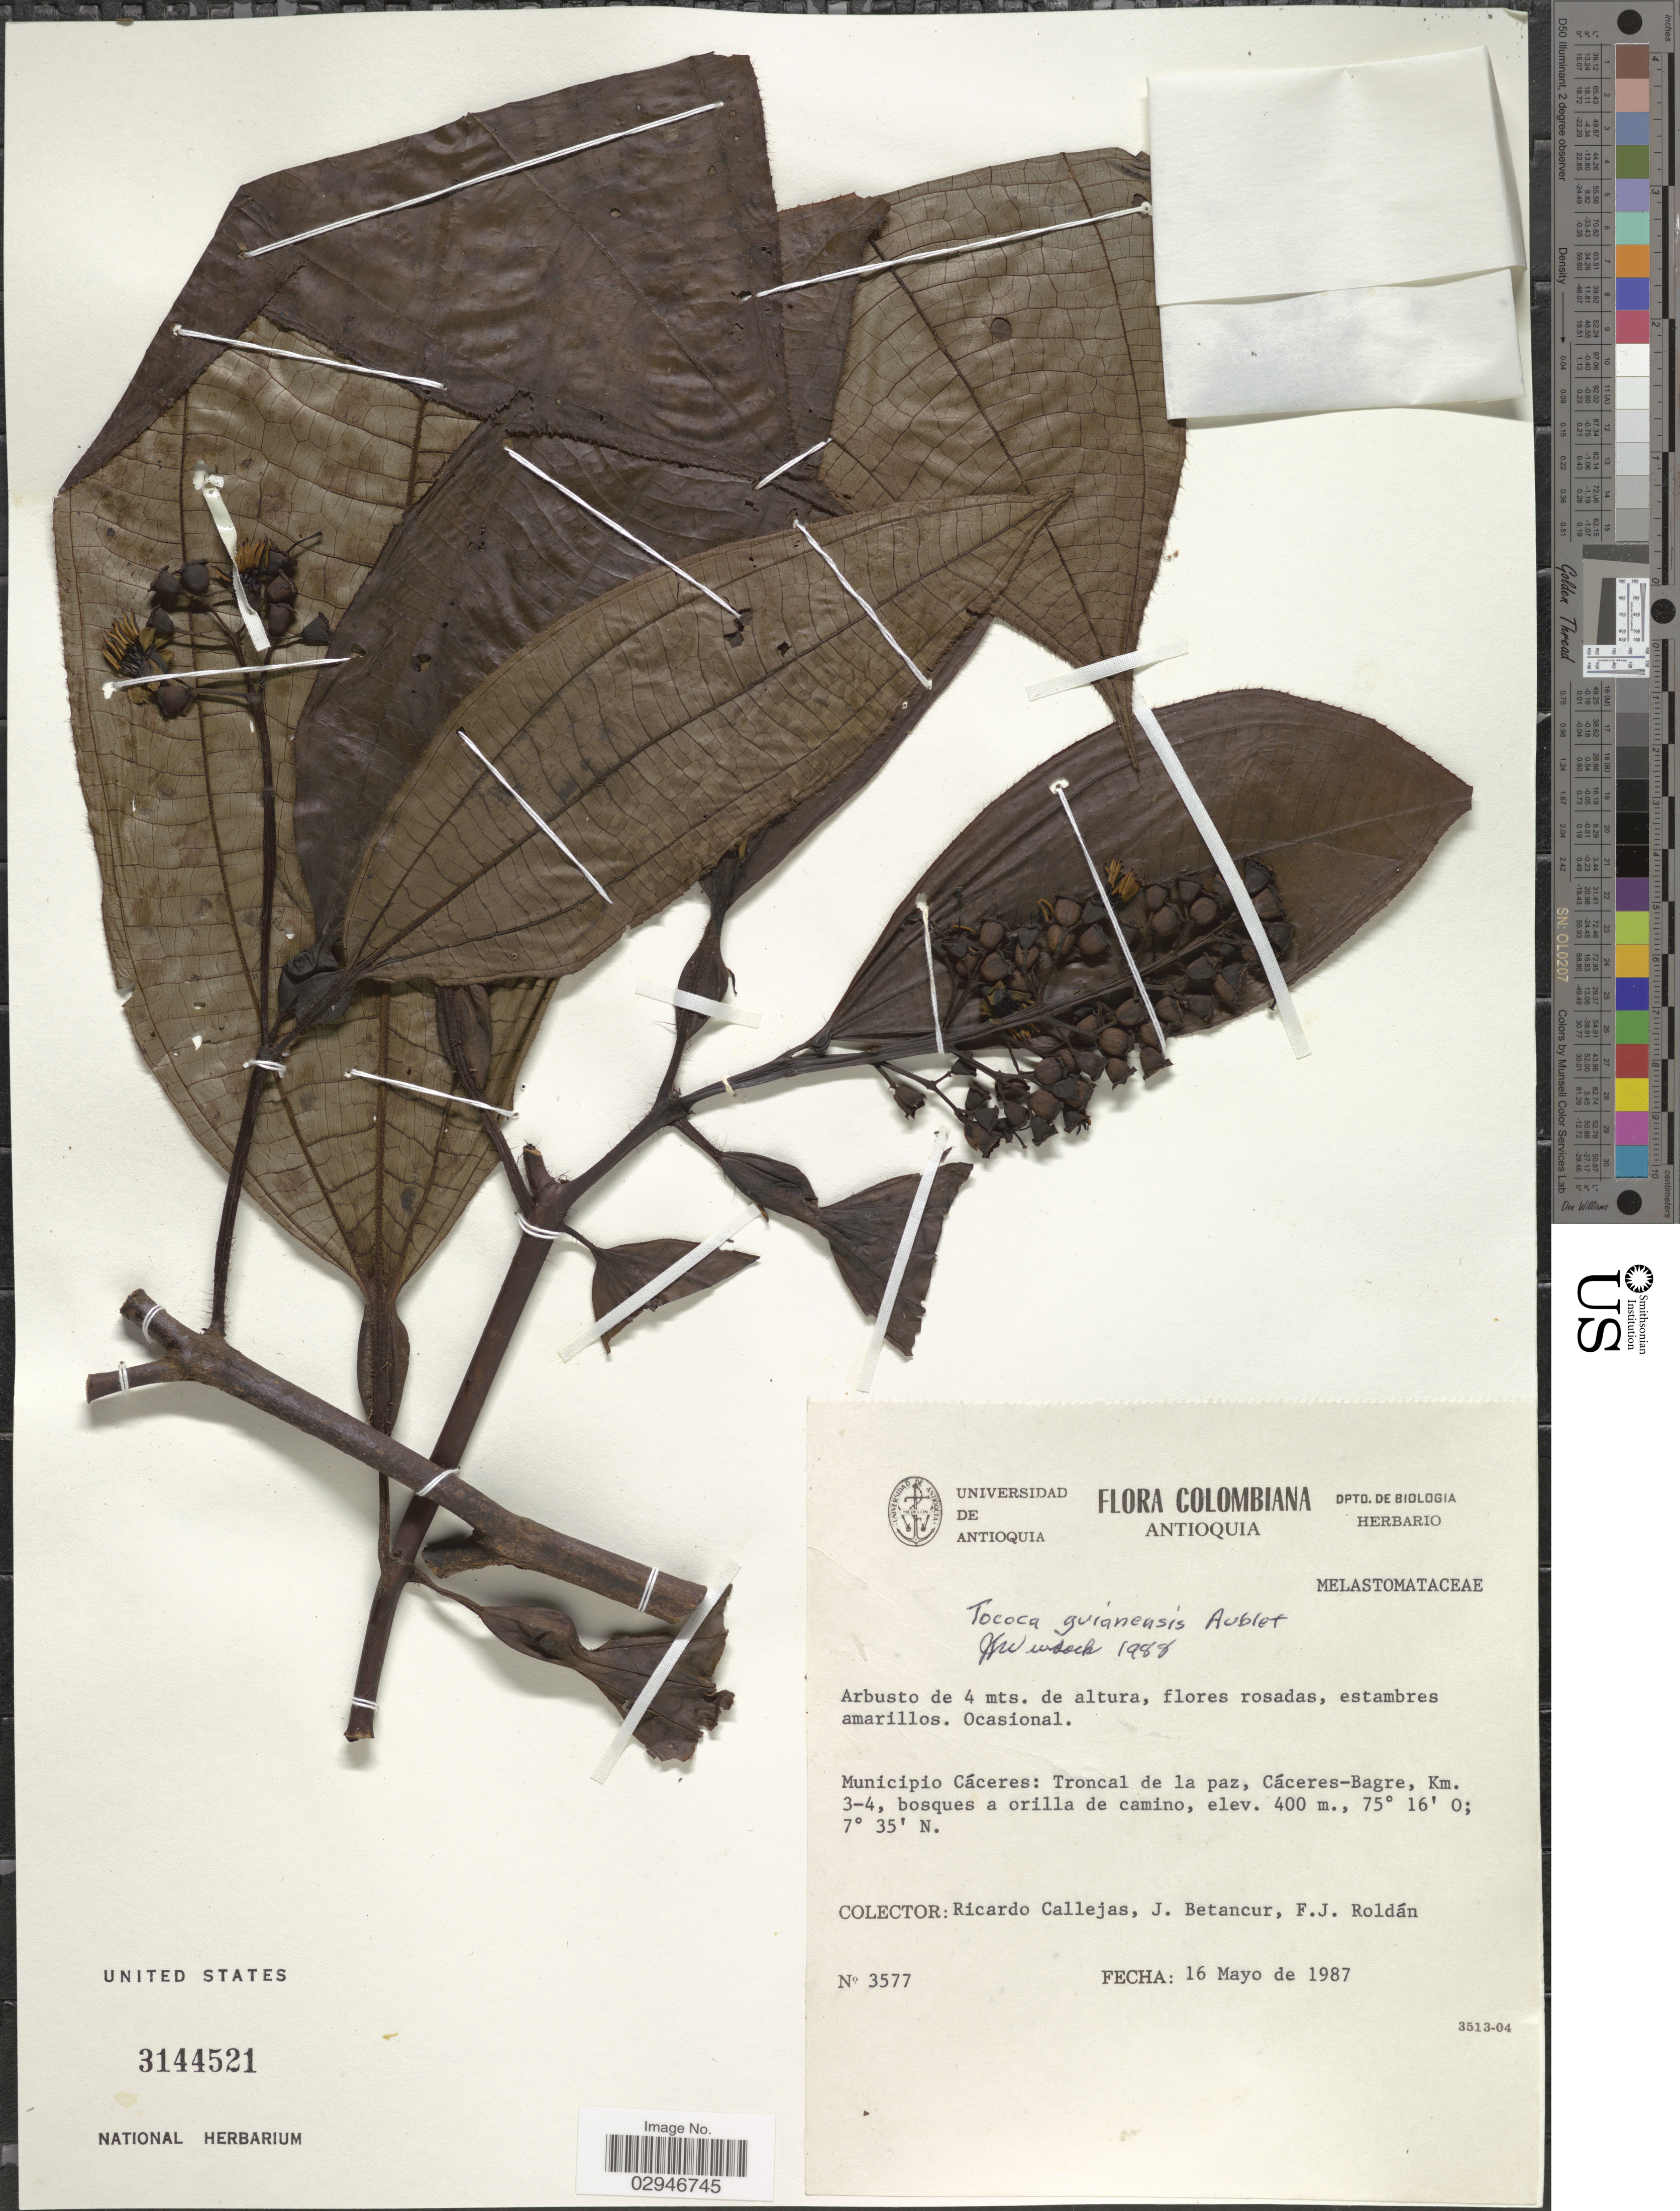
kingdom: Plantae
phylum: Tracheophyta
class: Magnoliopsida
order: Myrtales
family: Melastomataceae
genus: Tococa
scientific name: Tococa guianensis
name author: Aubl.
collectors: R. Callejas, J. Betancur & F. J. Roldán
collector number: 3577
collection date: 1987-05-16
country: Colombia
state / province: Antioquia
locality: Municipio Cáceres: Troncal de la paz, Cáceres-Bagre, Km. 3-4, bosques a orilla de camino.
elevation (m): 400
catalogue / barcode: US 3144521